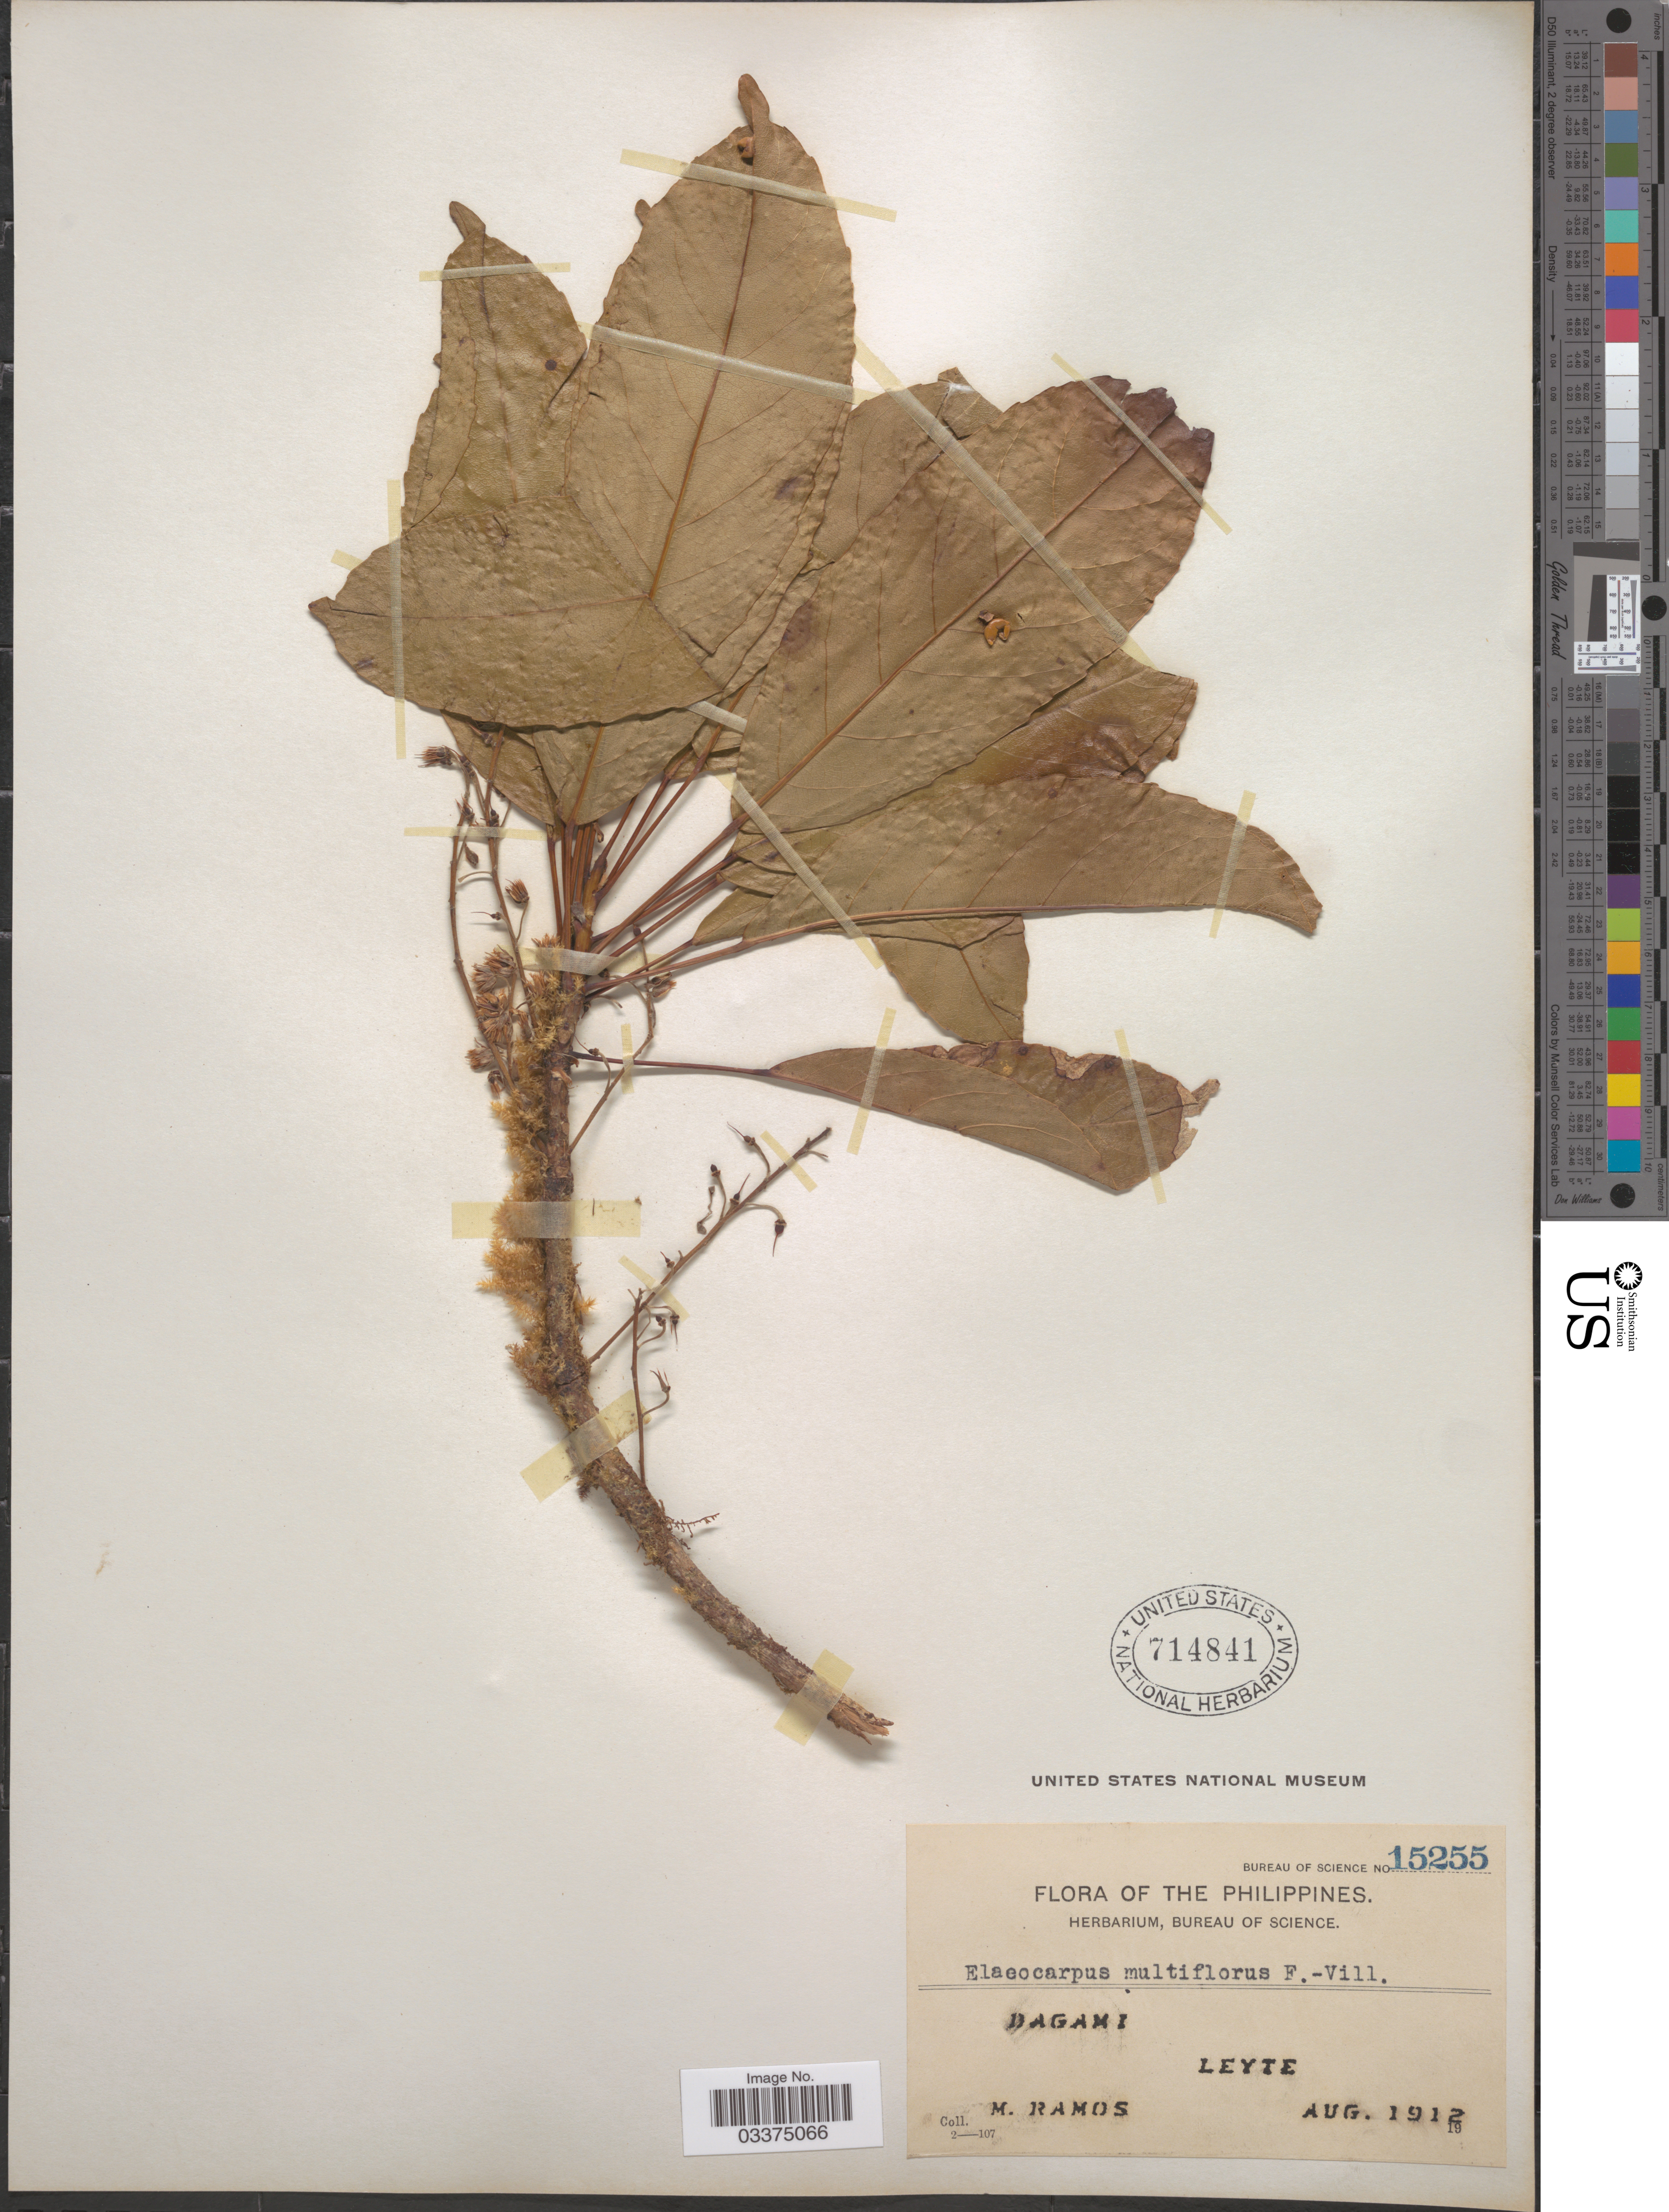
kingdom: Plantae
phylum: Tracheophyta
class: Magnoliopsida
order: Oxalidales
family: Elaeocarpaceae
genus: Elaeocarpus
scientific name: Elaeocarpus multiflorus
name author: (Turcz.) Fern.-Vill.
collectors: M. Ramos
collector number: Bureau of Science 15255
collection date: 1912-08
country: Philippines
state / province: Eastern Visayas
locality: Dagami, Leyte.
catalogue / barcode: US 714841